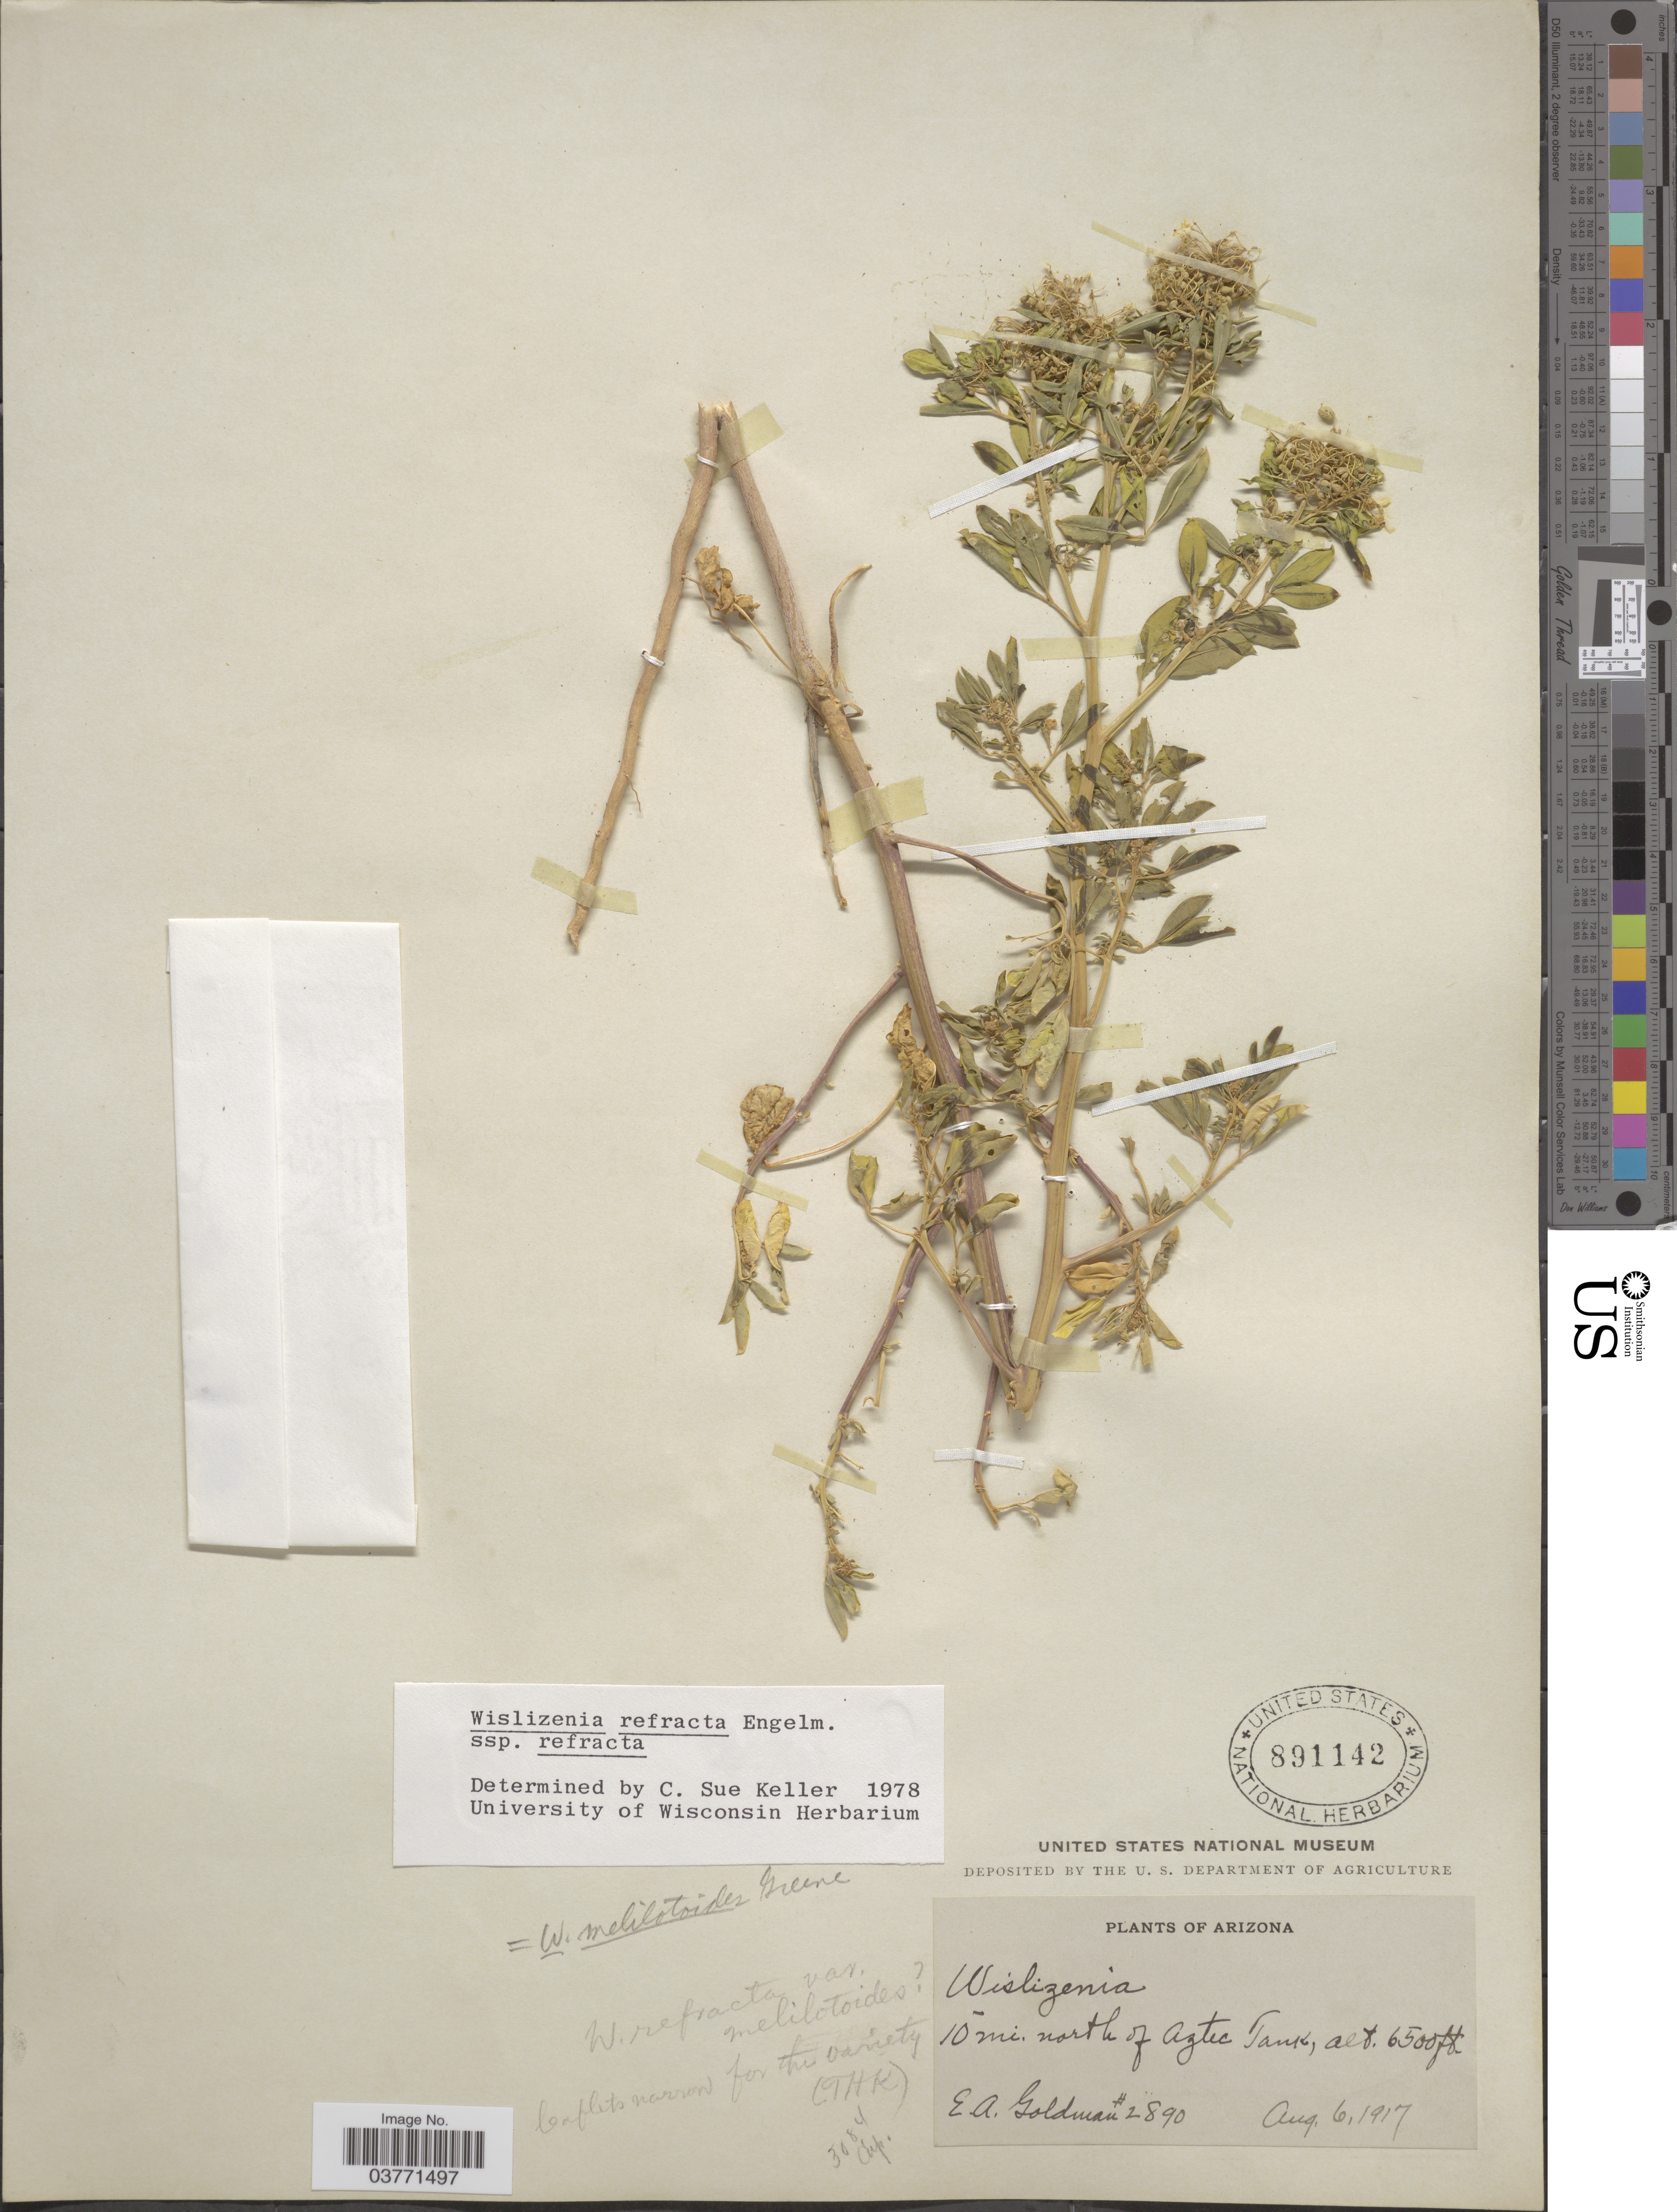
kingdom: Plantae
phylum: Tracheophyta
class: Magnoliopsida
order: Brassicales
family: Cleomaceae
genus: Cleomella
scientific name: Cleomella refracta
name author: (Engelm.) J.C. Hall & Roalson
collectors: E. A. Goldman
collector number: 2890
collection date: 1917-08-06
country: United States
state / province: Arizona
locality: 10 mi. north of Aztec Tank.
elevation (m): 1981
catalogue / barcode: US 891142